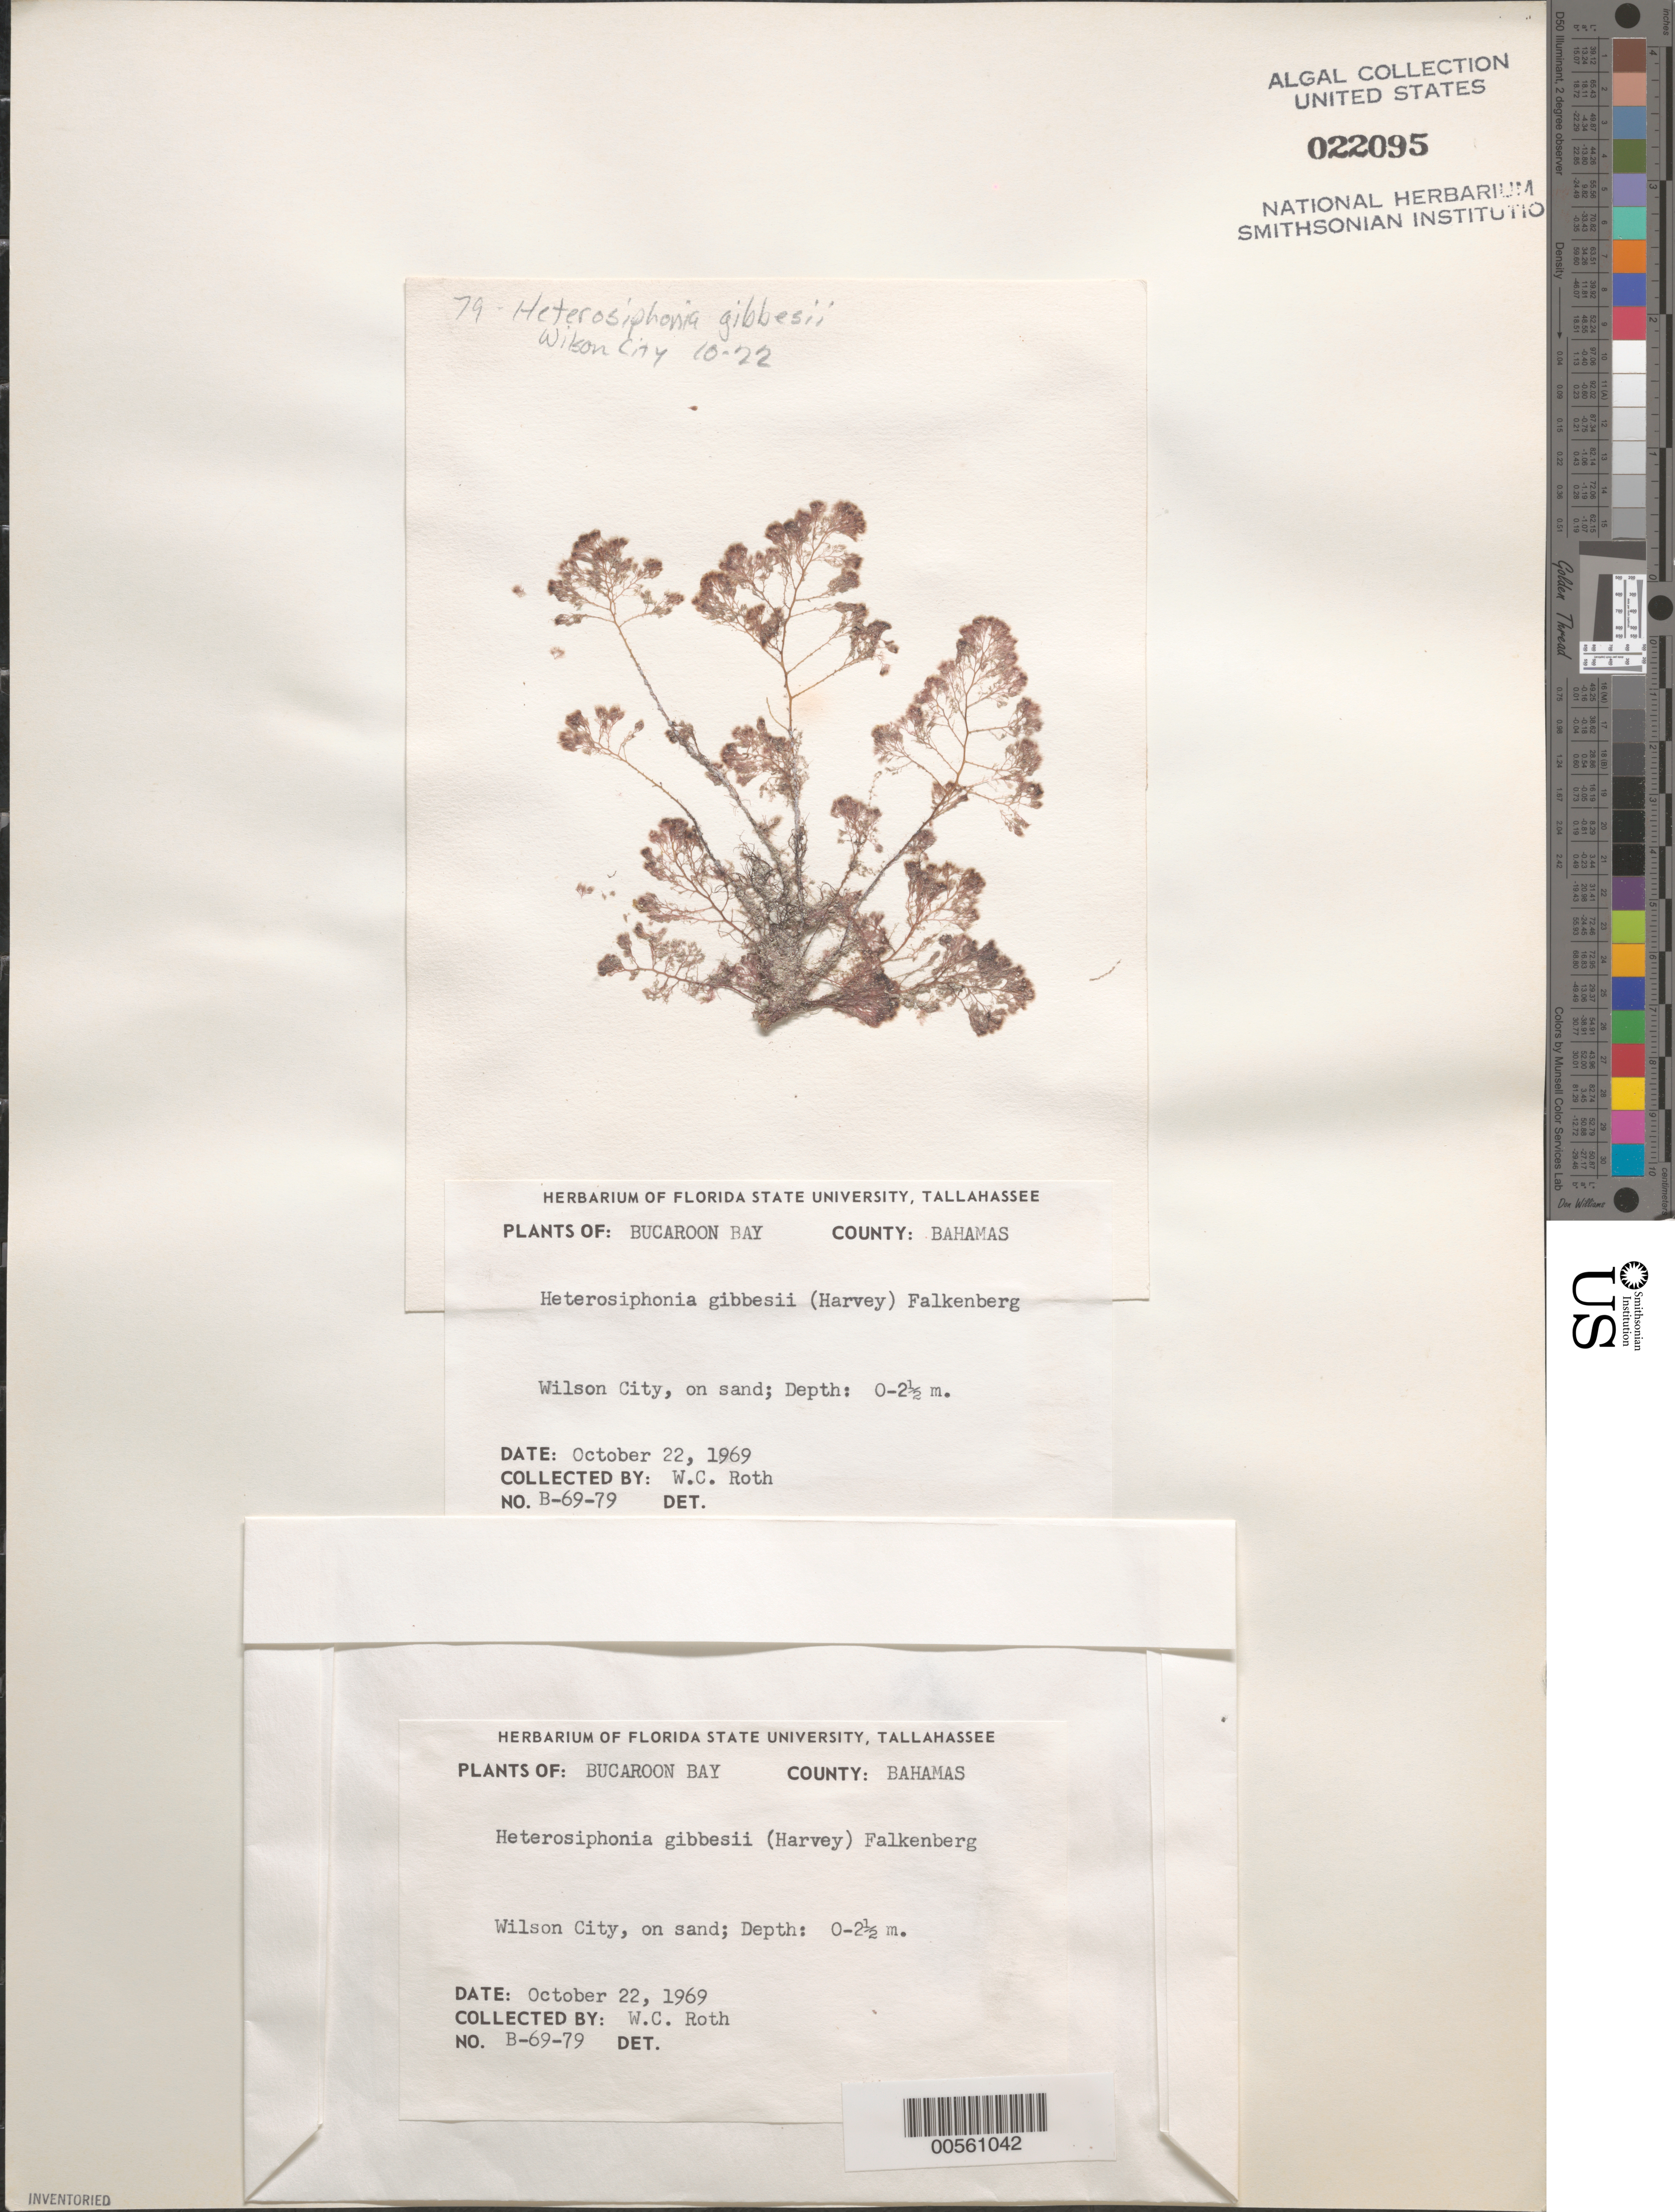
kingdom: Plantae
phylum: Rhodophyta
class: Florideophyceae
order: Ceramiales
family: Dasyaceae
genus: Heterosiphonia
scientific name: Heterosiphonia gibbesii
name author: (Harv.)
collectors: W. C. Roth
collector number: B-69-79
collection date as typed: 22 Oct 1969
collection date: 1969-10-22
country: Bahamas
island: Great Abaco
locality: Wilson City, Buckaroon Bay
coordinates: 26 22'00" N, 77 02'00" W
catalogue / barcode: US 22095